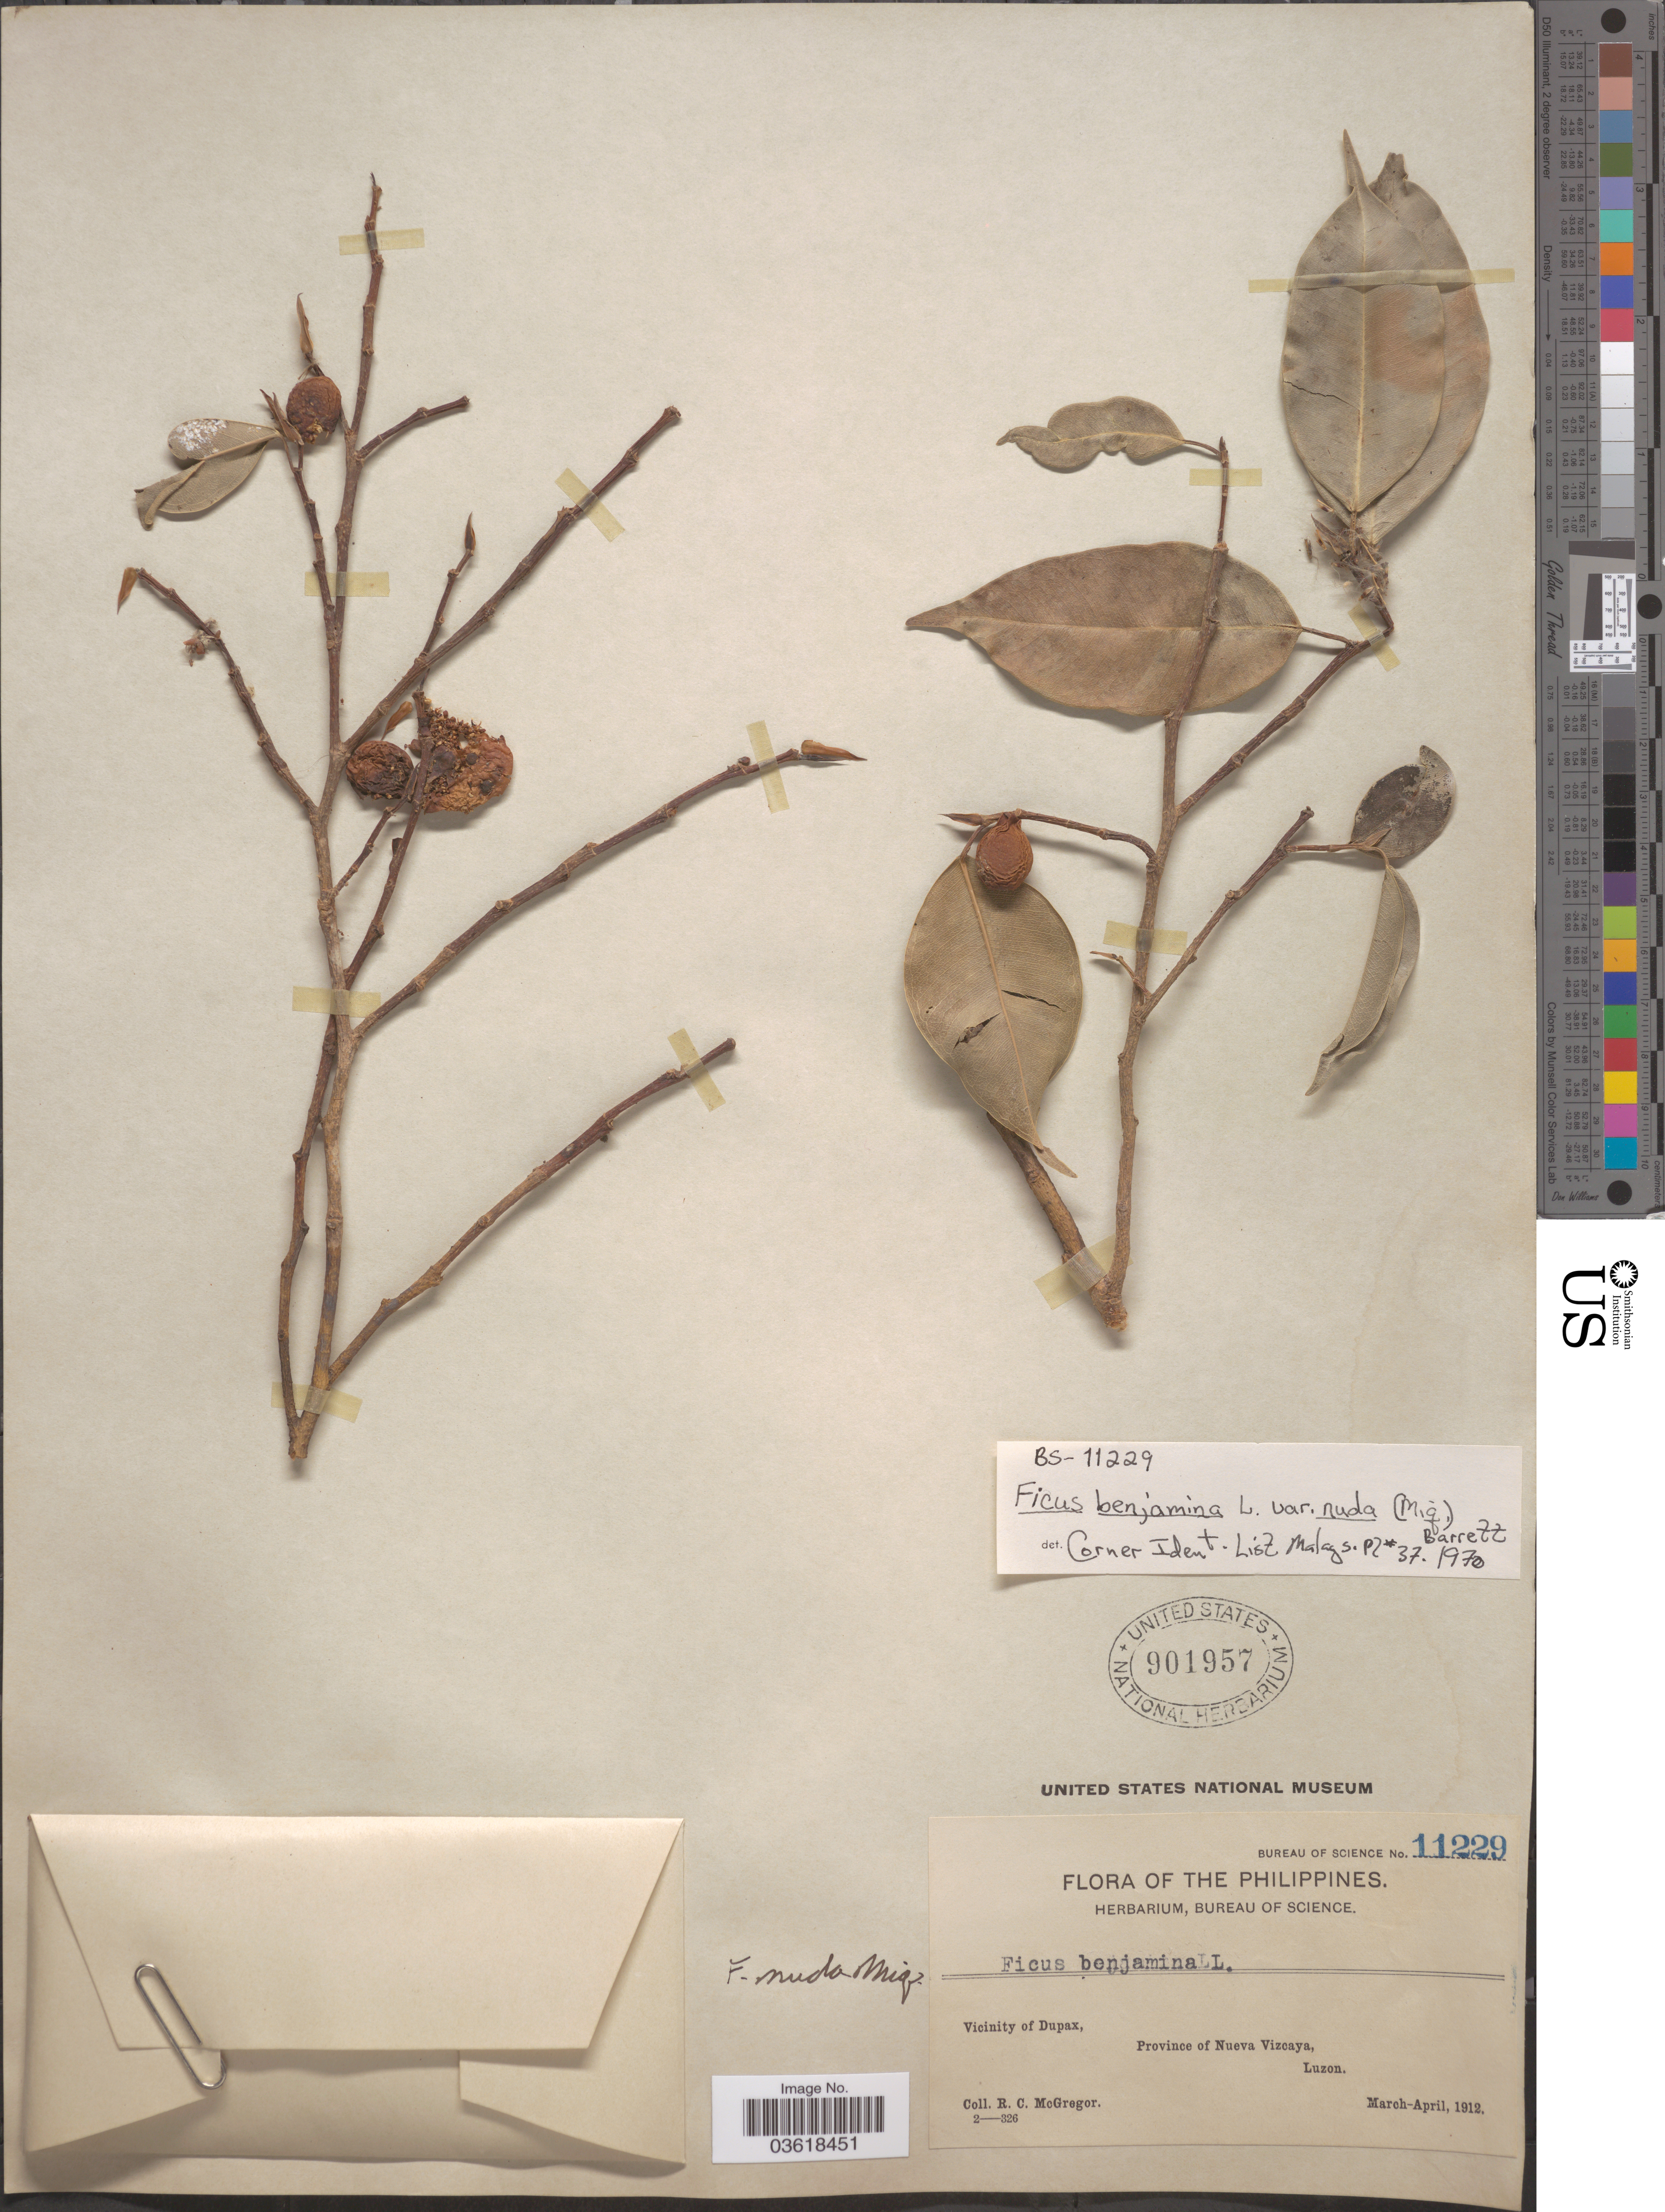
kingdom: Plantae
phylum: Tracheophyta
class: Magnoliopsida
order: Rosales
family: Moraceae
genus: Ficus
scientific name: Ficus benjamina var. nuda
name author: (Miq.) Barrett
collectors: R. C. McGregor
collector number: Bureau of Science 11229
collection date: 1912-03/1912-04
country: Philippines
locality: Vicinity of Dupax, Province of Nueva Vizcaya, Luzon.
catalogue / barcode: US 901957